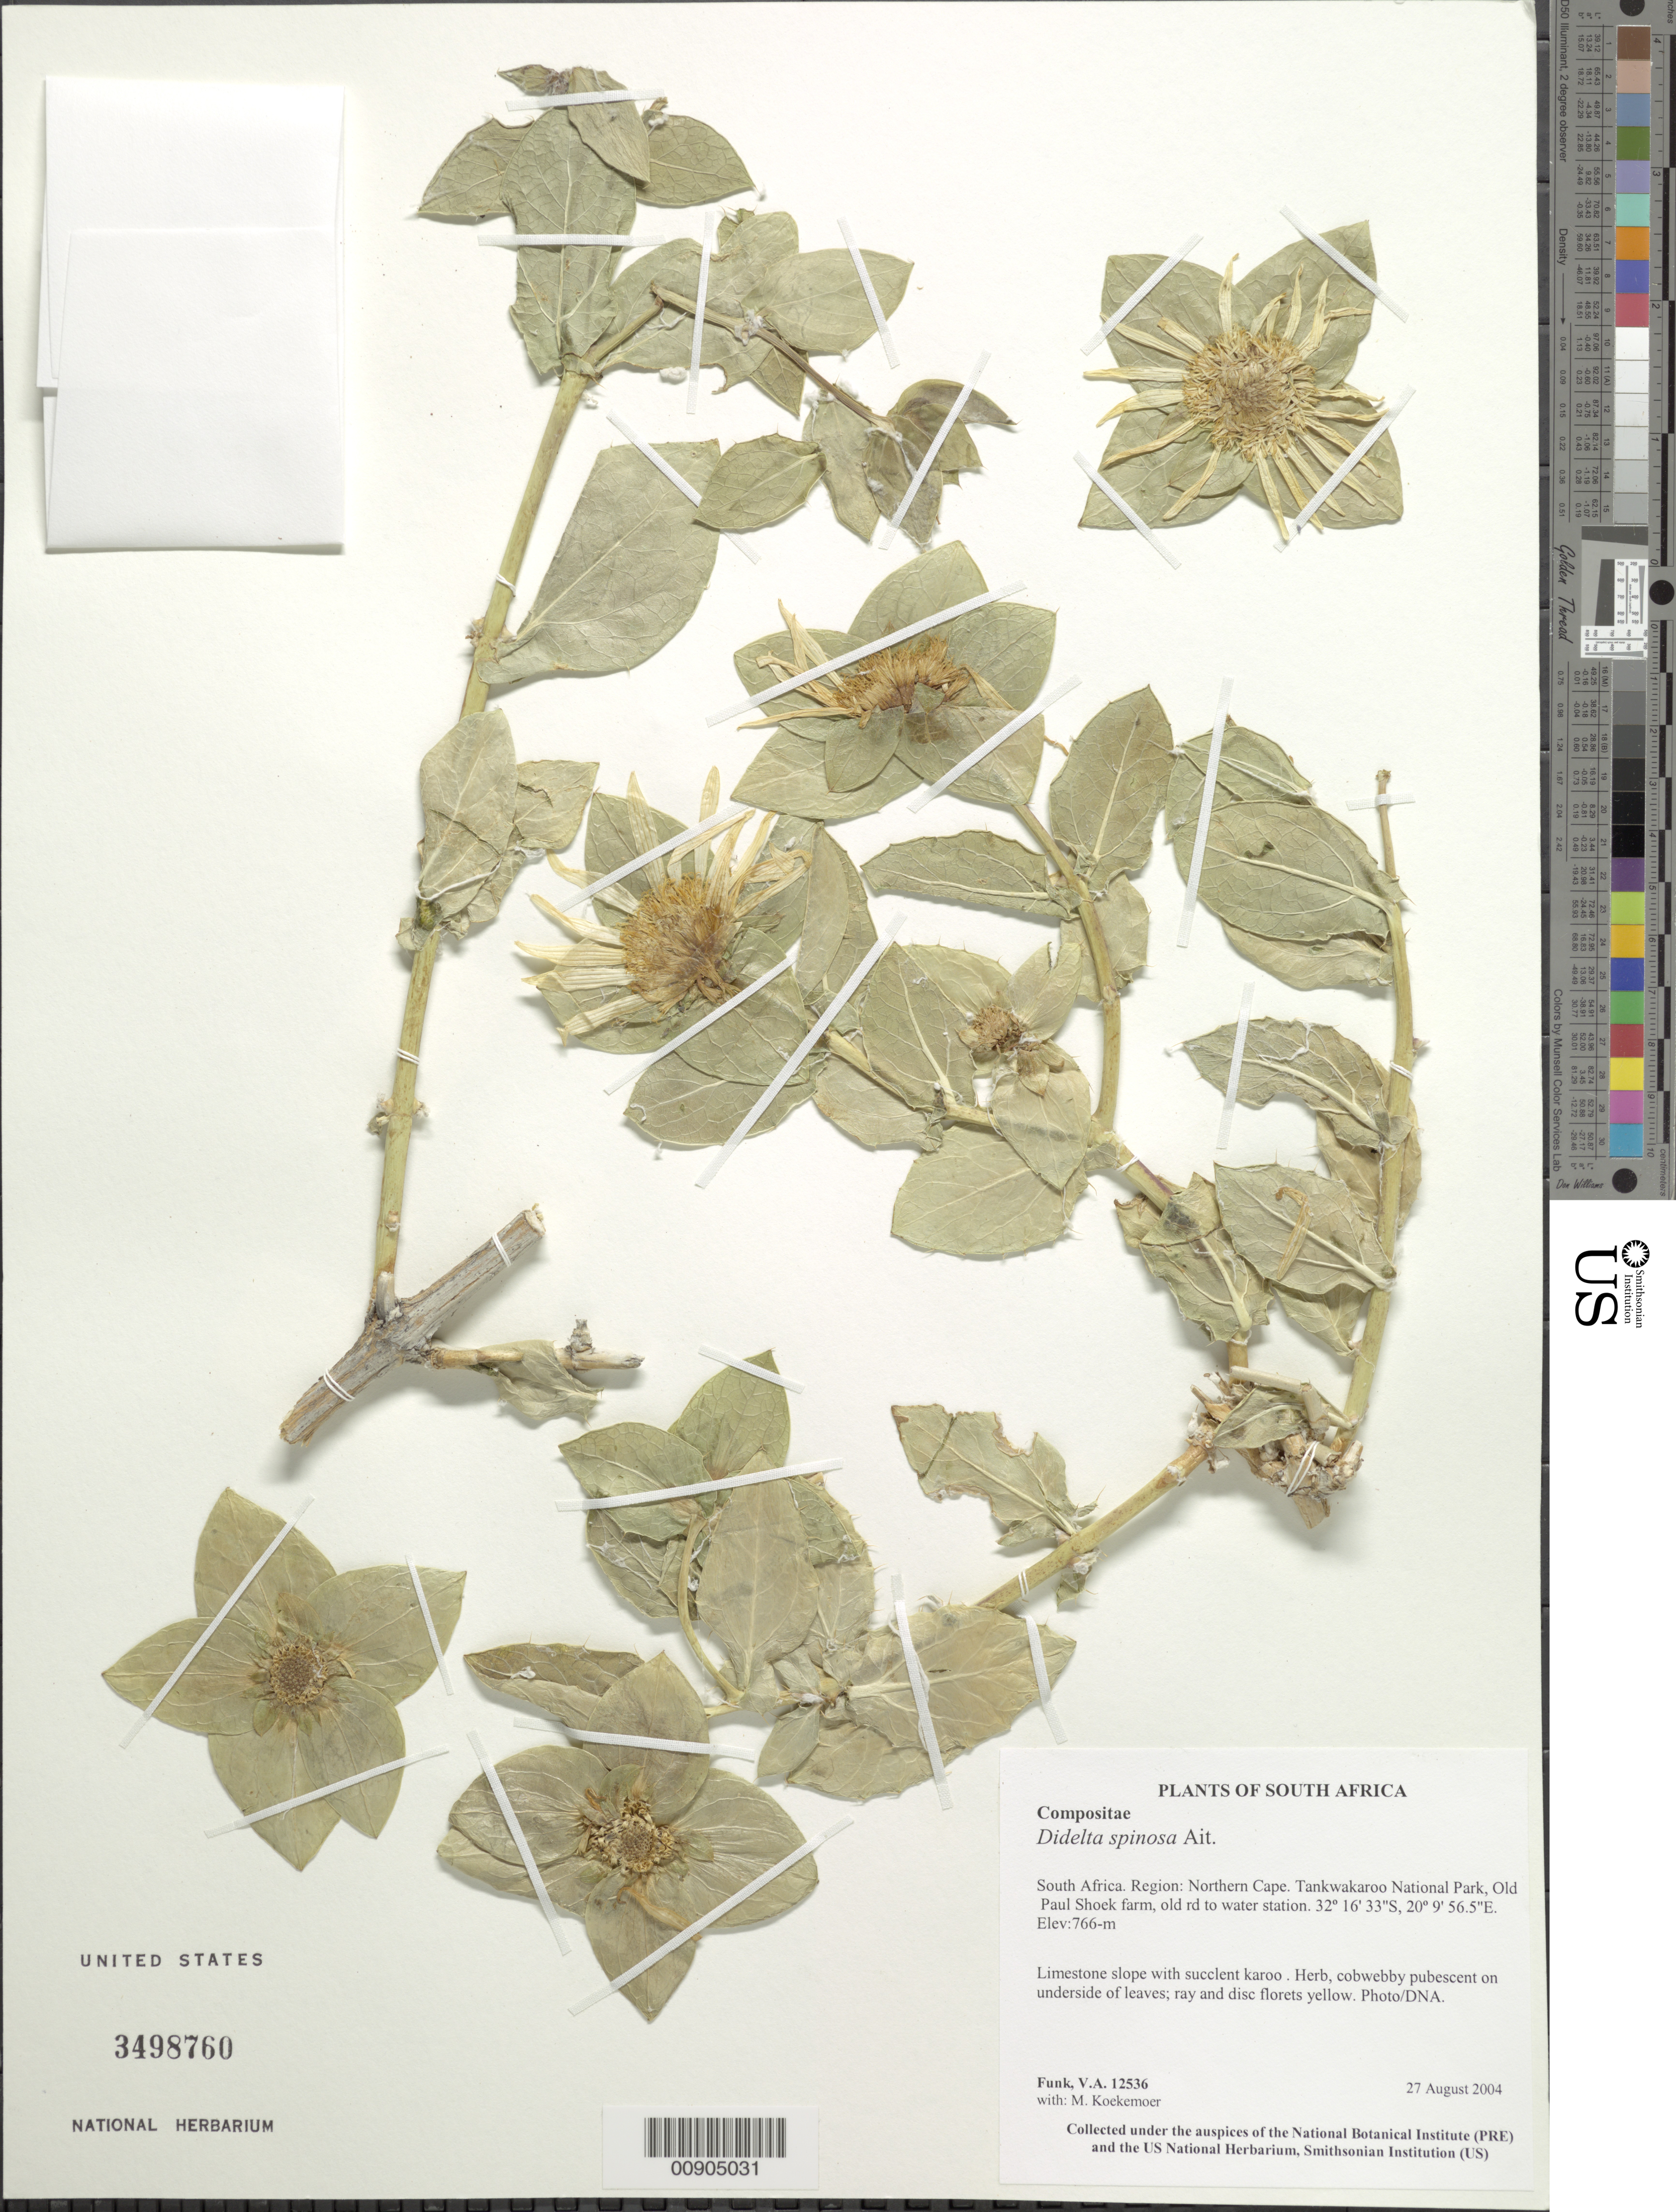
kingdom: Plantae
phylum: Tracheophyta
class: Magnoliopsida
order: Asterales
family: Asteraceae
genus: Didelta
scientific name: Didelta spinosa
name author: (L. f.) Aiton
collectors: V. Funk & M. Koekemoer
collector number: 12536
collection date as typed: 27 August 2004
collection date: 2004-08-27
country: South Africa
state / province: Northern Cape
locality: Northern Cape, Tankwakaroo National Park, Old Paul Shoek farm, old road to water station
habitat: Limestone slope with succulent karoo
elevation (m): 766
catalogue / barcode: US 3498760